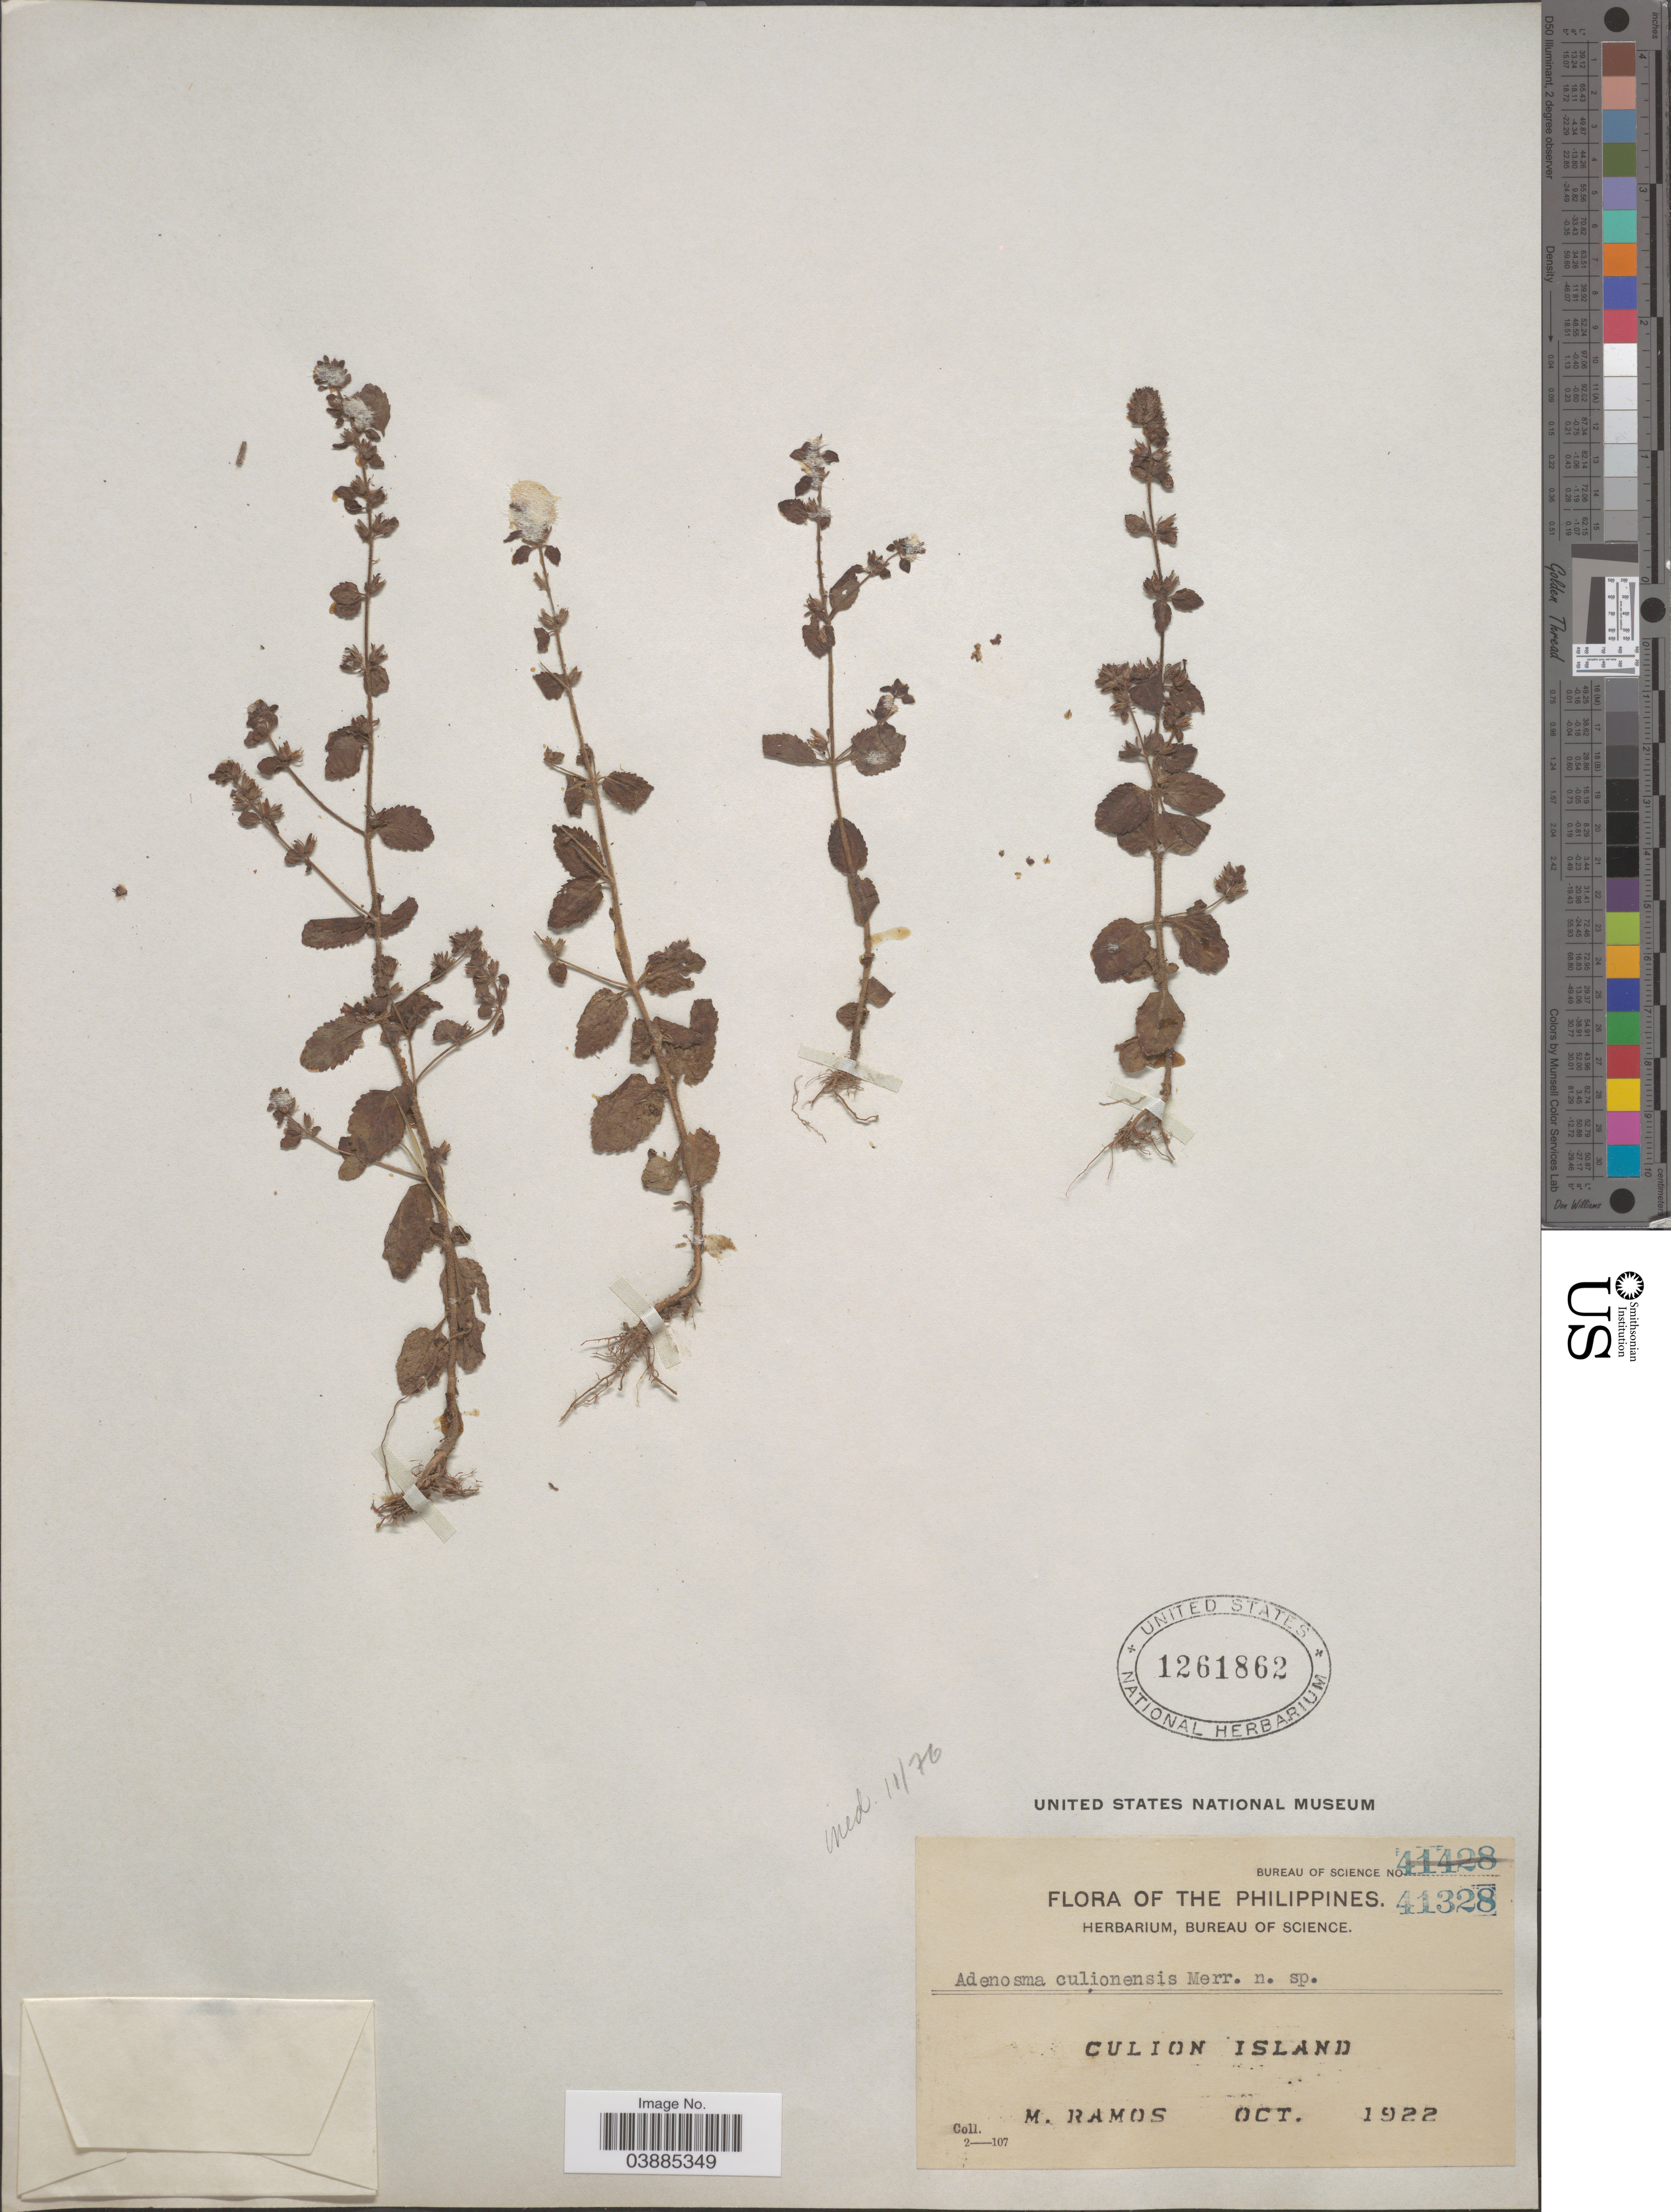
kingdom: Plantae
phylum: Tracheophyta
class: Magnoliopsida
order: Lamiales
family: Plantaginaceae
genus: Adenosma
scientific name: Adenosma sp.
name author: R. Br.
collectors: M. Ramos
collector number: Bureau of Science 41328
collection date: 1922-10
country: Philippines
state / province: Mimaropa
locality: Culion Island.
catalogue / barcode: US 1261862